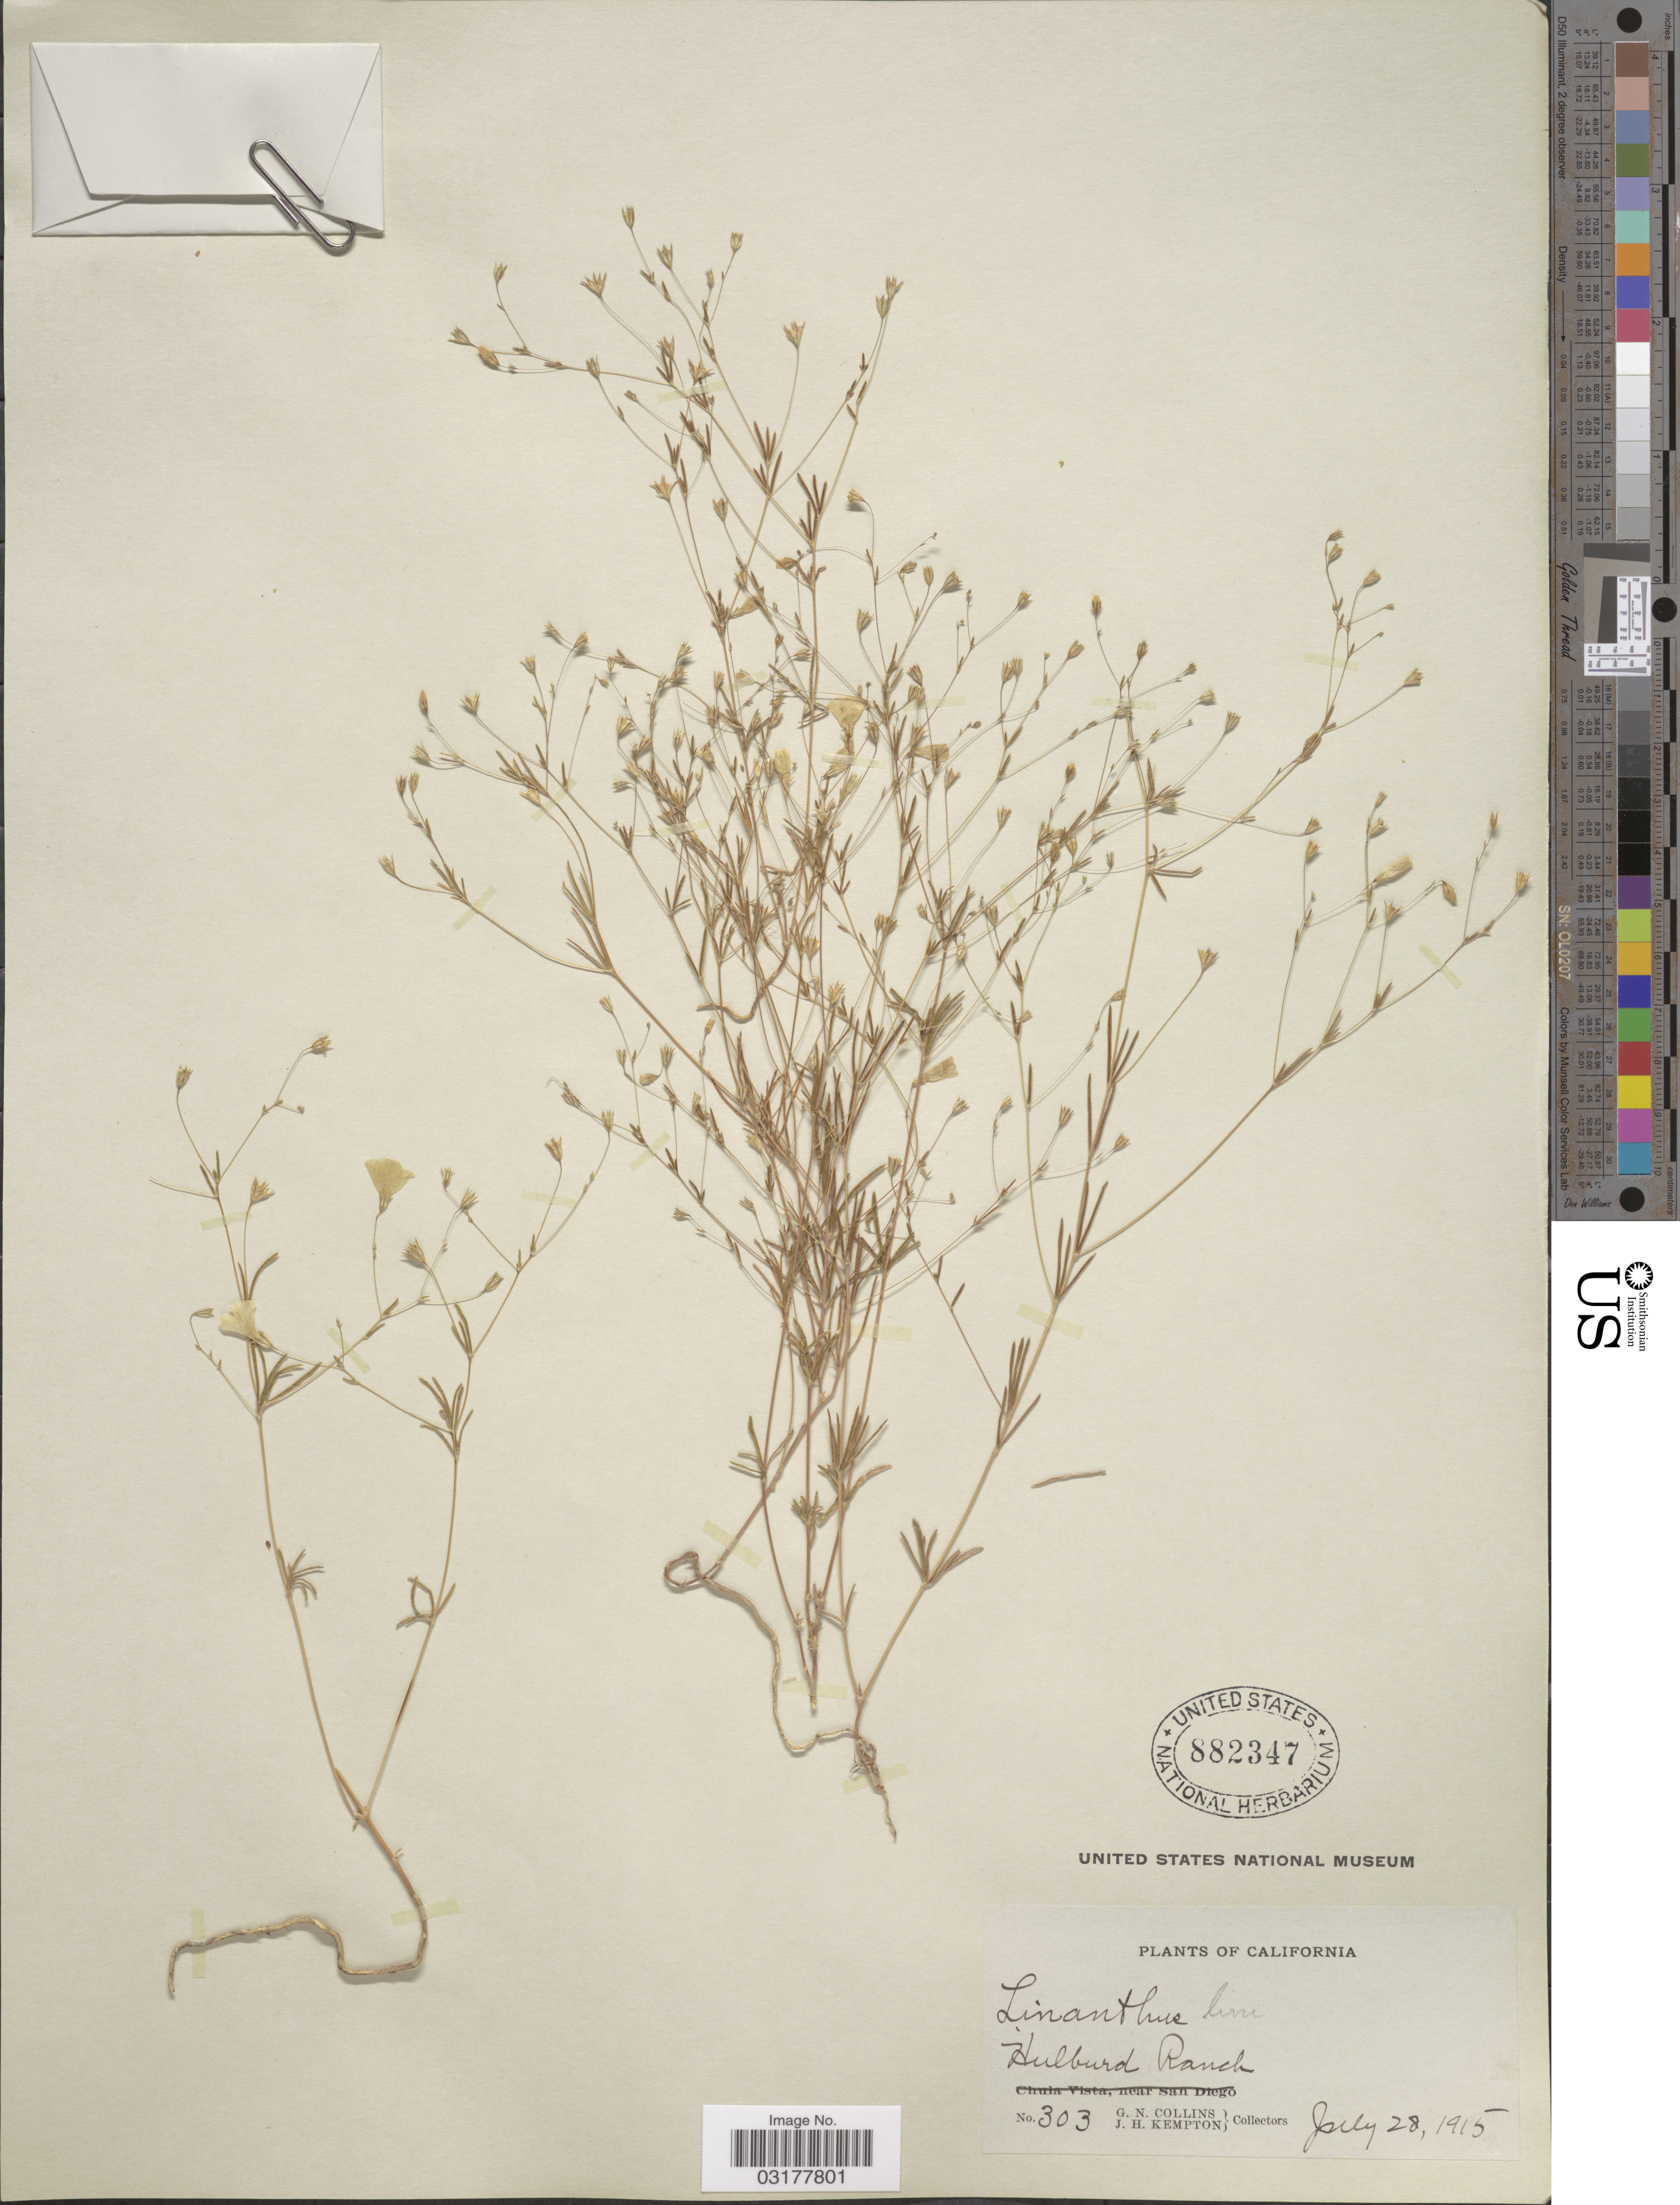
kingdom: Plantae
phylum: Tracheophyta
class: Magnoliopsida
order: Ericales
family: Polemoniaceae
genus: Leptosiphon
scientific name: Leptosiphon liniflorus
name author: (Benth.) J.M. Porter & L.A. Johnson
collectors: G. Collins & J. H. Kempton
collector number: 303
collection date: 1915-07-28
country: United States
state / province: California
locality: Hulburd Ranch.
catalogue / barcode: US 882347